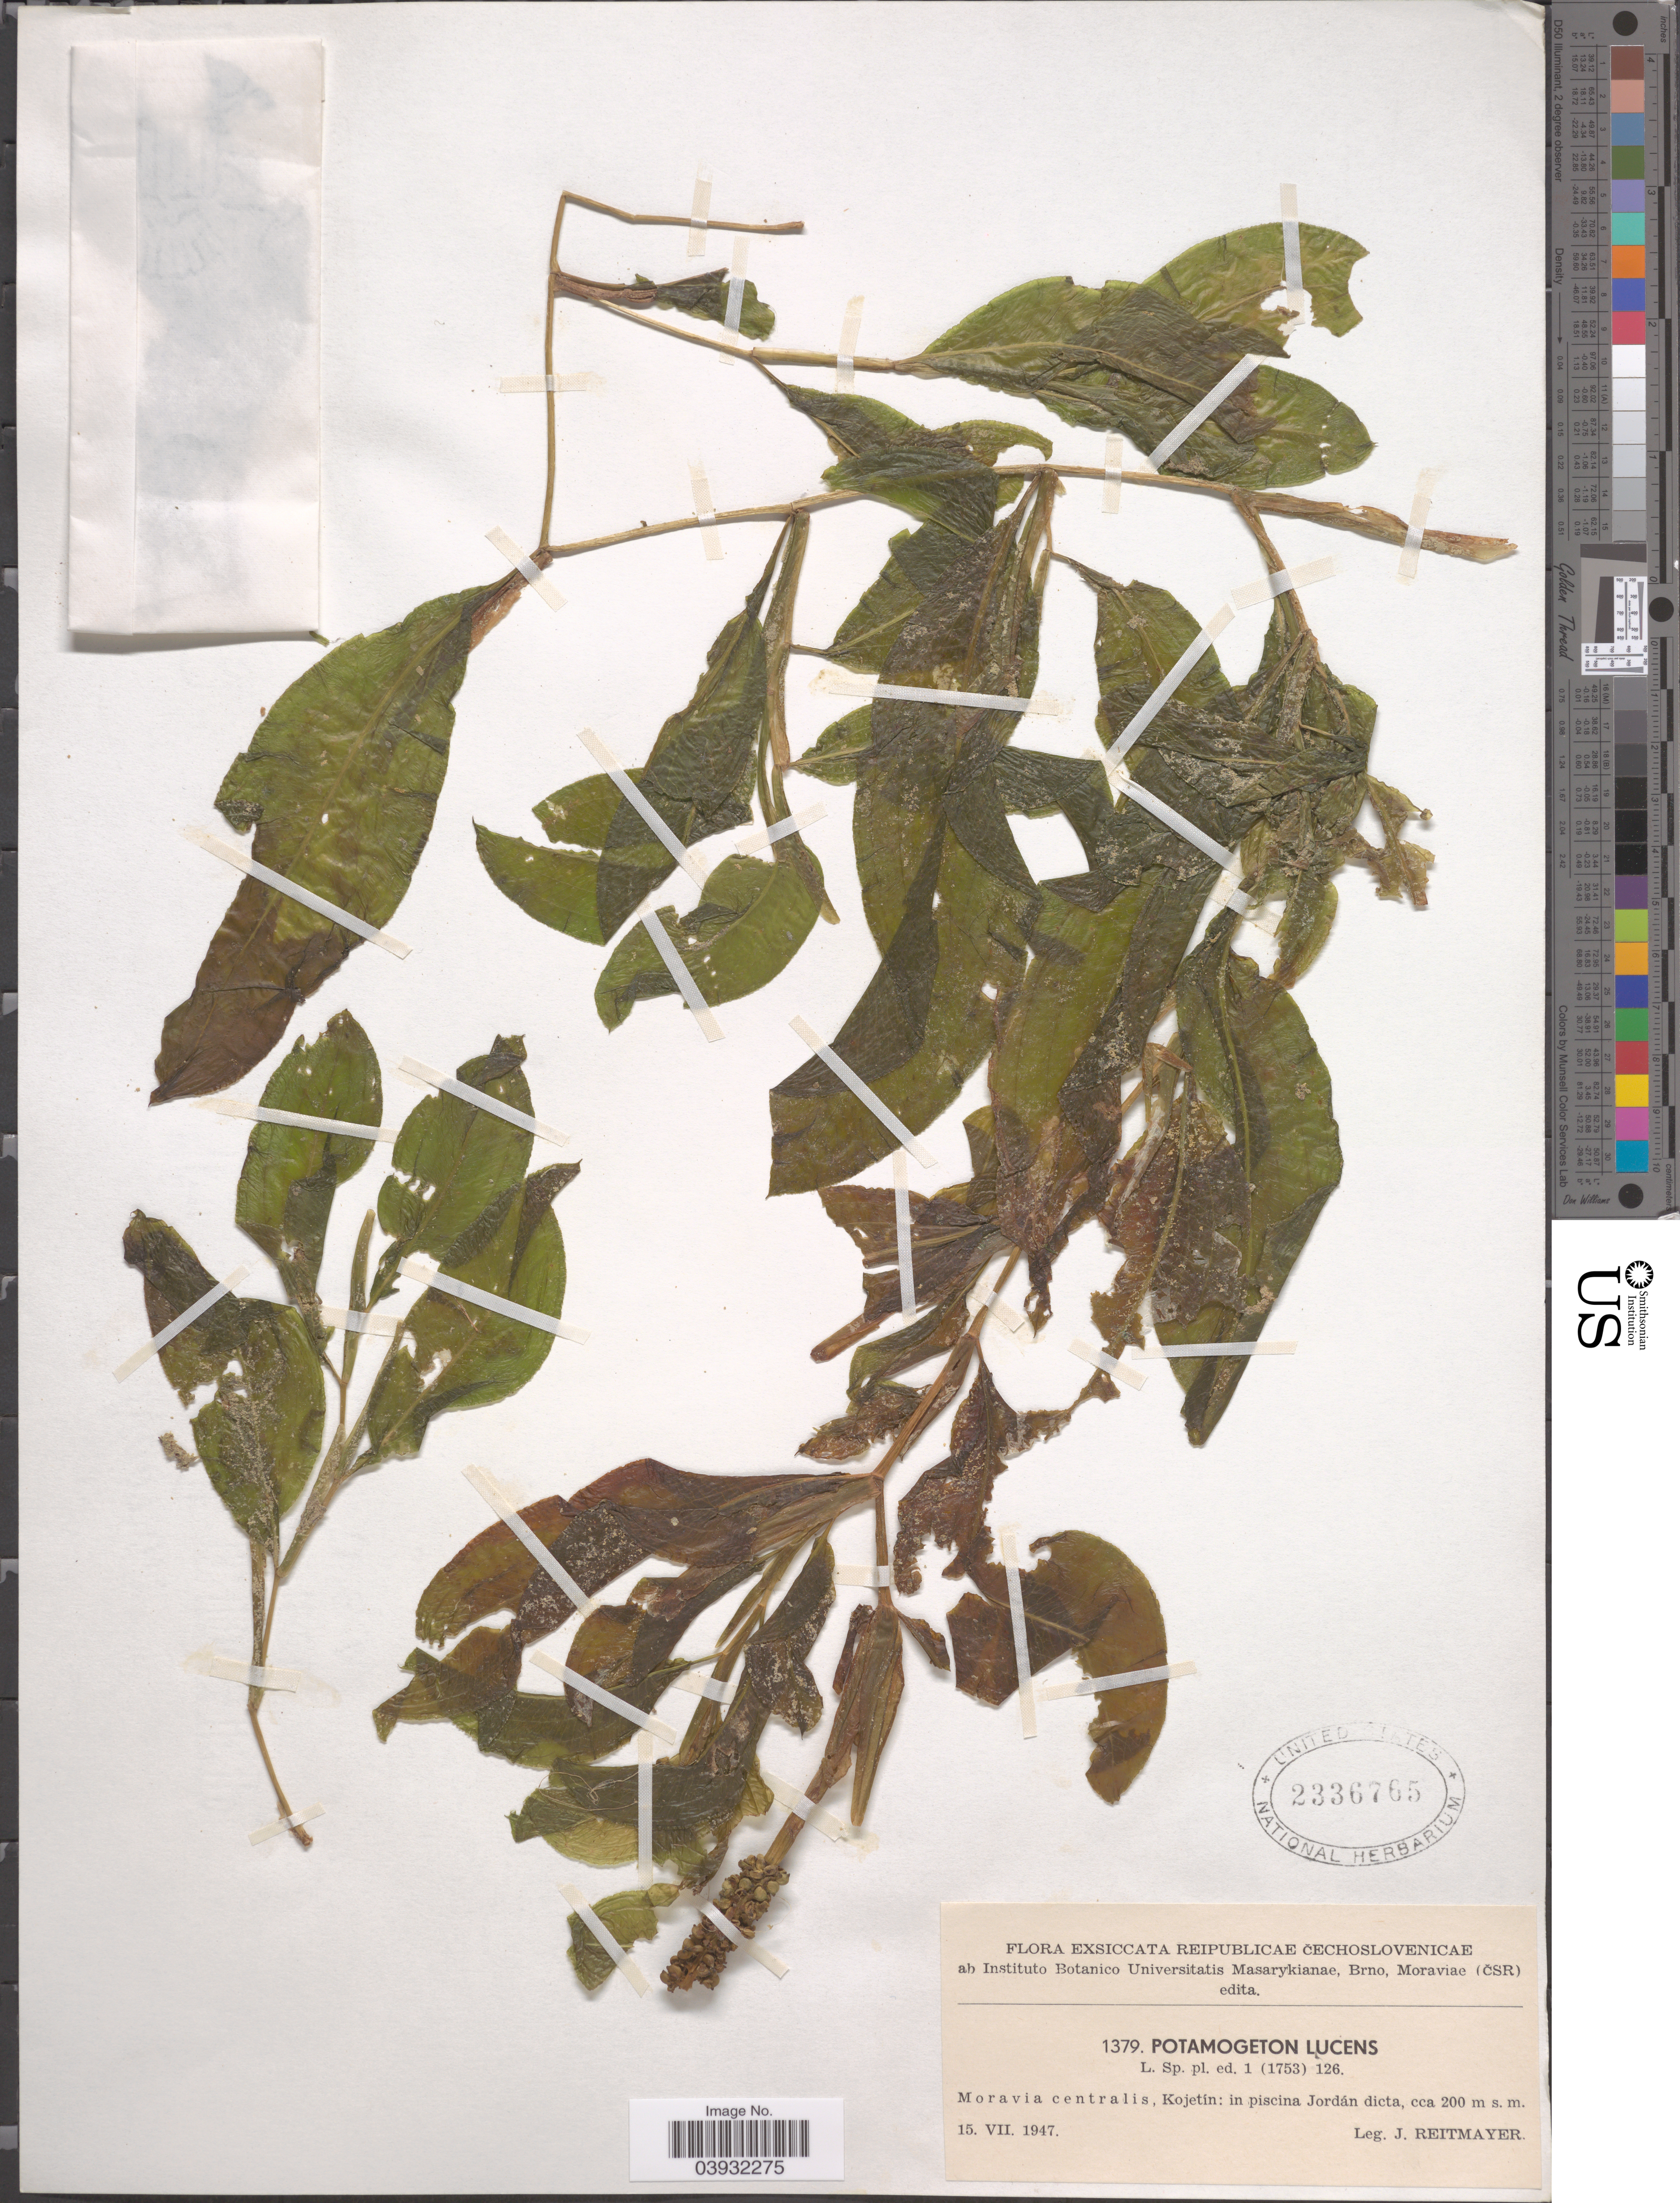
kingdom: Plantae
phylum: Tracheophyta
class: Liliopsida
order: Alismatales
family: Potamogetonaceae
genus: Potamogeton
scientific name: Potamogeton lucens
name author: L.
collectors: J. Reitmayer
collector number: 1379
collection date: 1947-07-15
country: Czechia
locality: Moravia centralis, Kojetín: in piscina Jordán dicta.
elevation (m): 200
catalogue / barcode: US 2336765